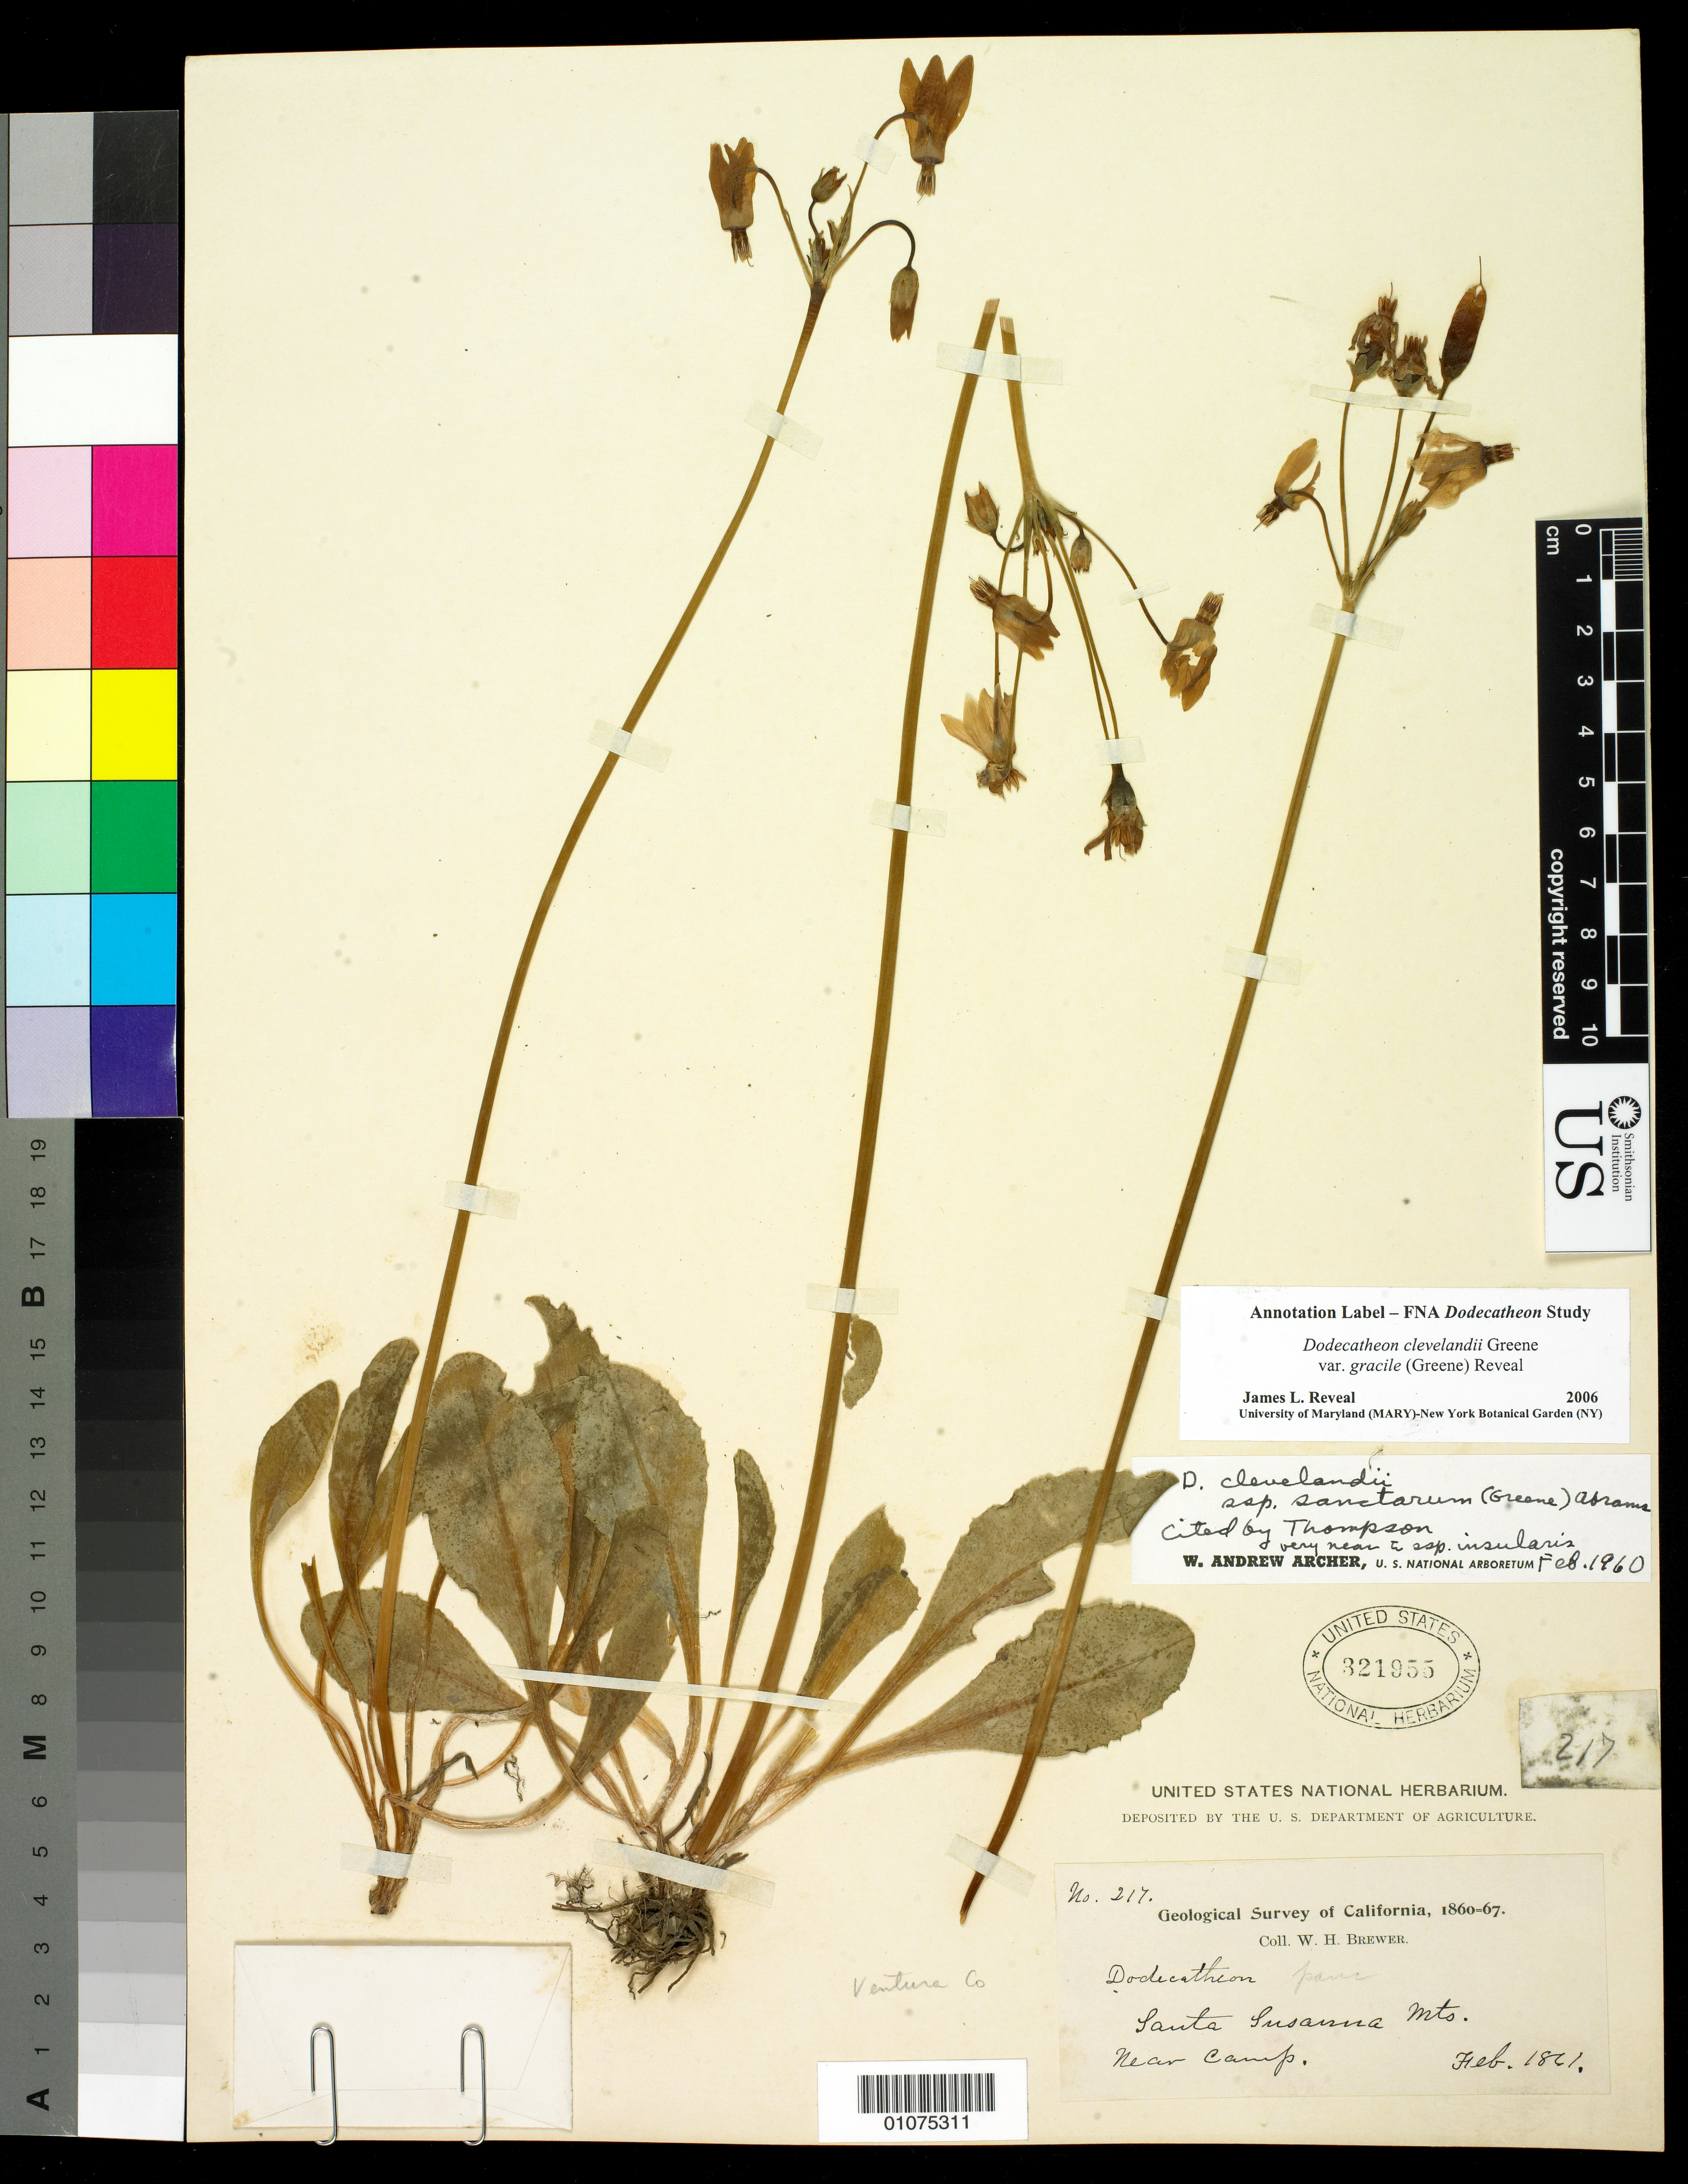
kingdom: Plantae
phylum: Tracheophyta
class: Magnoliopsida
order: Ericales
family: Primulaceae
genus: Dodecatheon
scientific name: Dodecatheon clevelandii var. gracile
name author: (Greene) Reveal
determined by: Reveal, J. L.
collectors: W. H. Brewer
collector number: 217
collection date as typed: Feb 1861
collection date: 1861-02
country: United States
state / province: California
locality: Santa Susanna Mts. Near camp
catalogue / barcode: US 321955